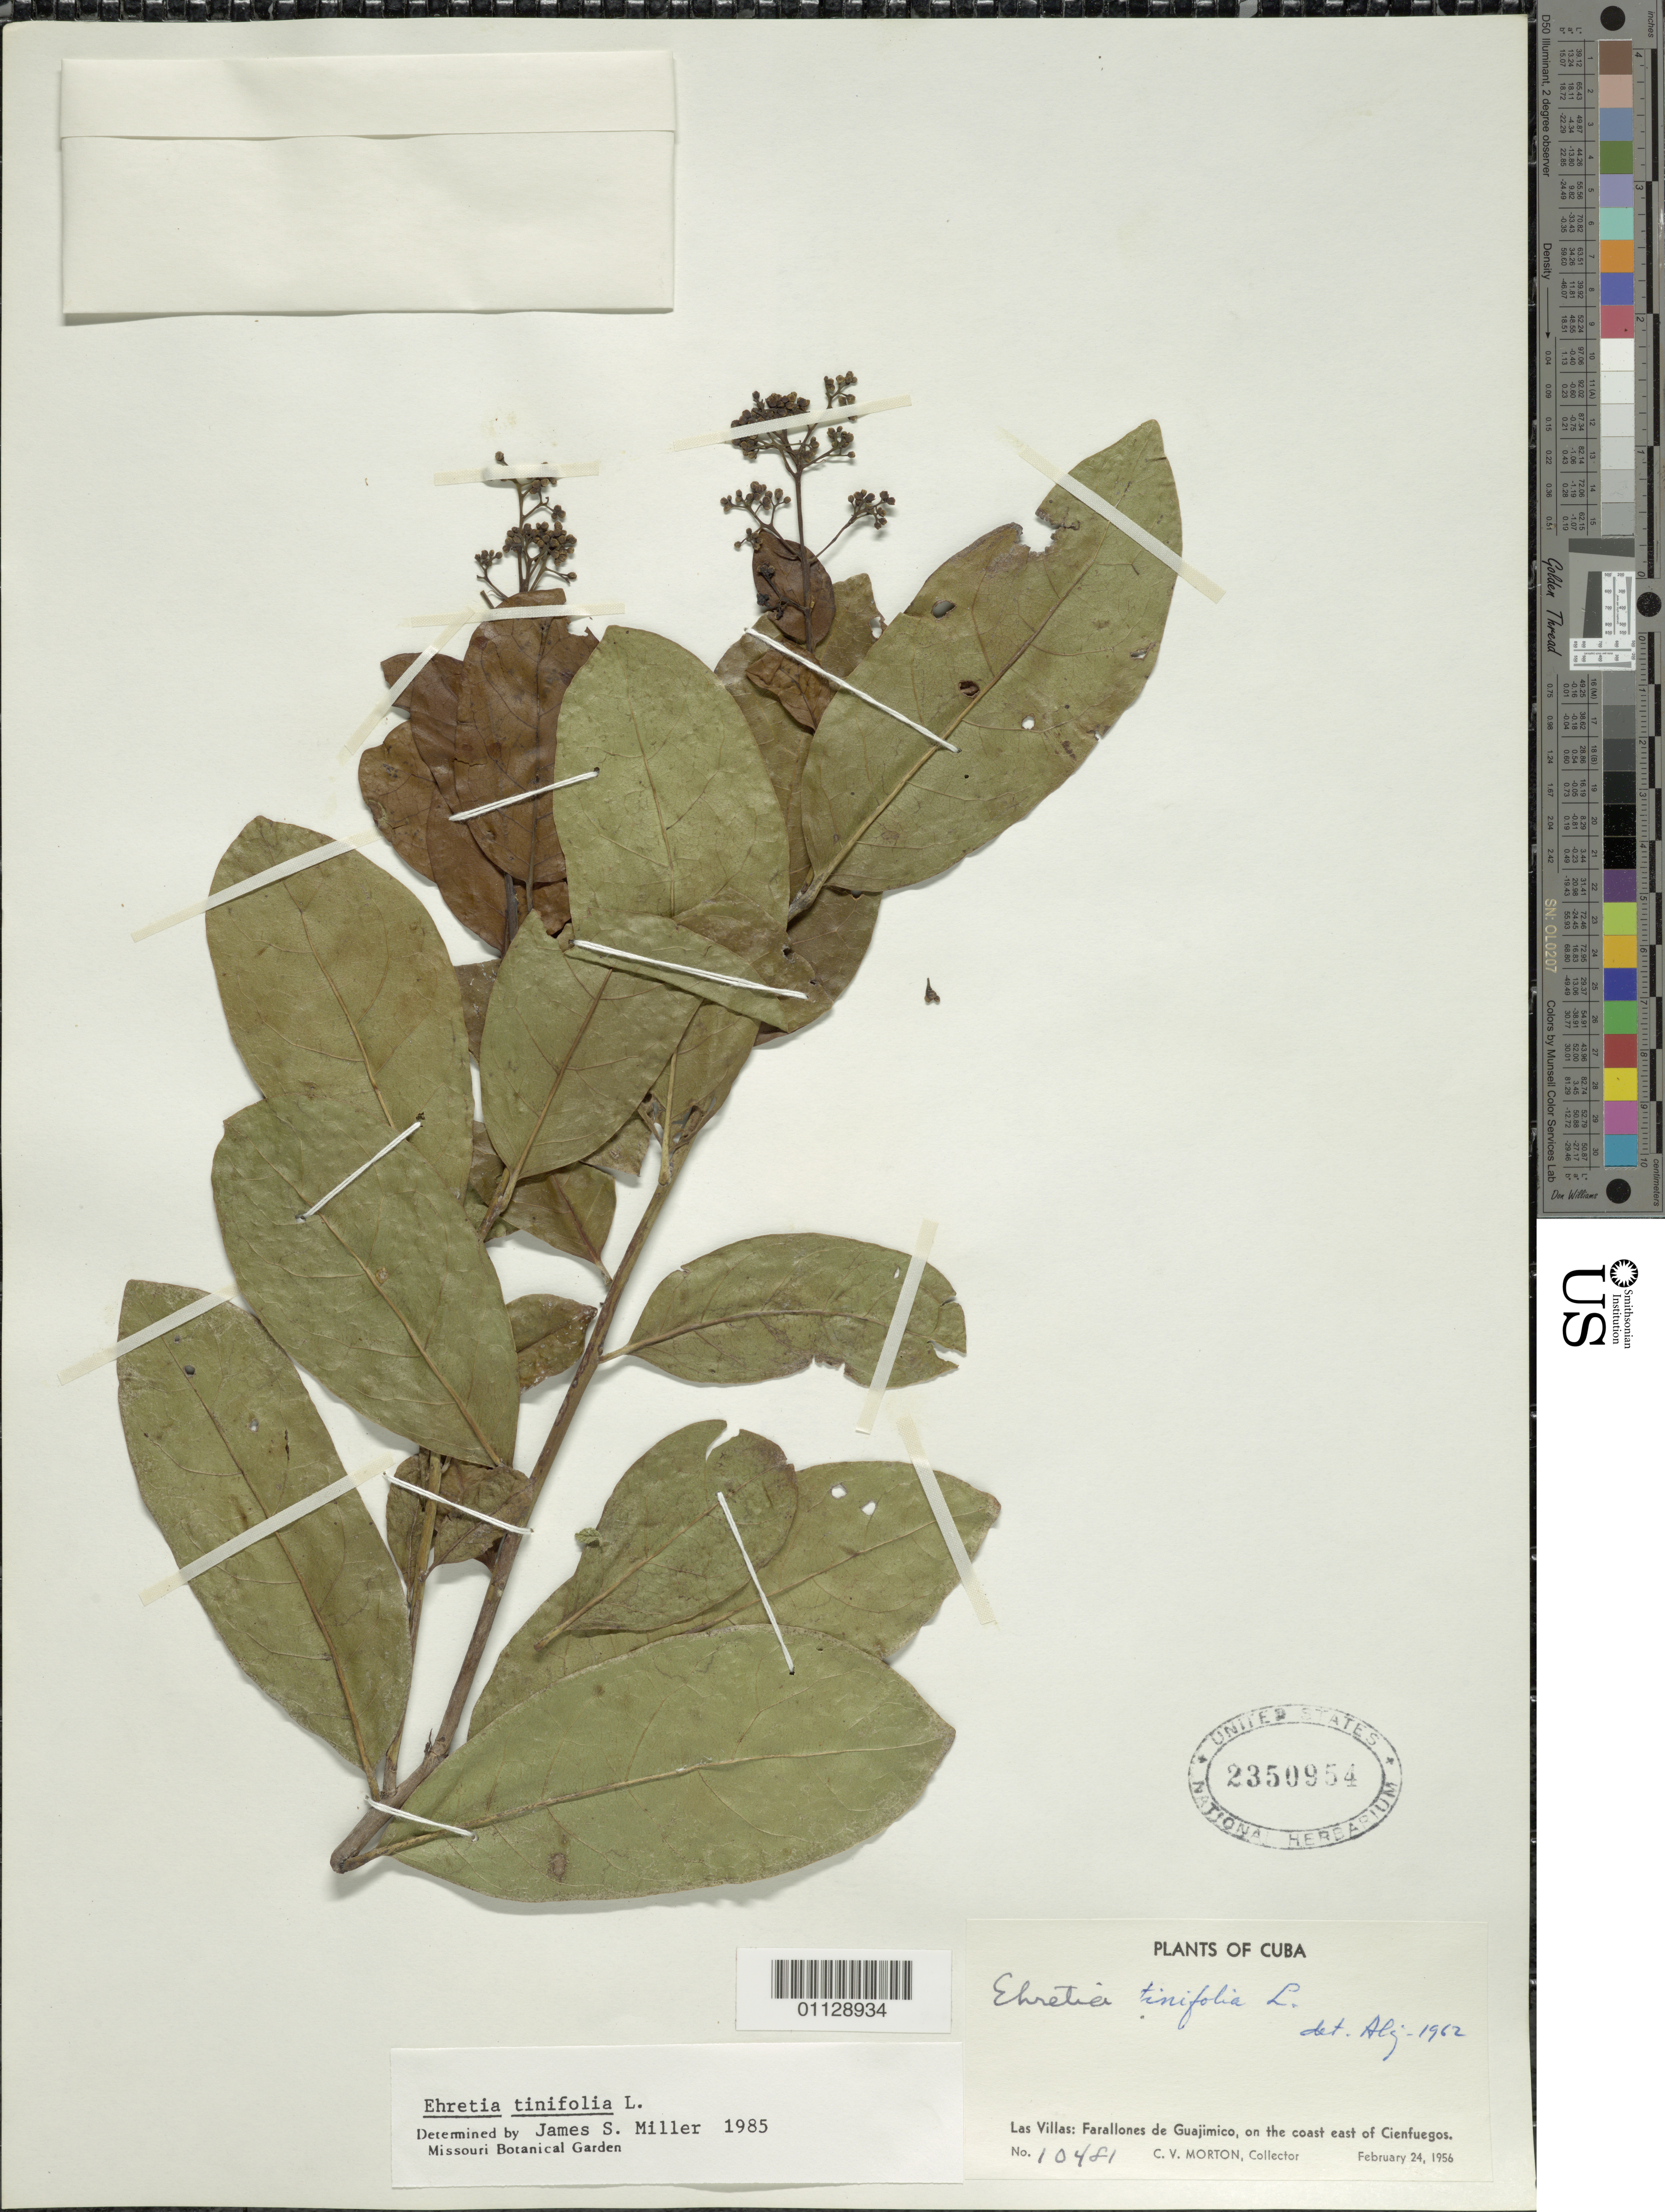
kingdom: Plantae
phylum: Tracheophyta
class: Magnoliopsida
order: Boraginales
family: Ehretiaceae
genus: Ehretia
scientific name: Ehretia tinifolia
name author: L.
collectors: C. V. Morton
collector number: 10481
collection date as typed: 24 Feb 1956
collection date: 1956-02-24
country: Cuba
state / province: Cienfuegos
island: Cuba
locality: Las Villas: Farallones de Guajimico, on the coast east of Cienfuegos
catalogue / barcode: US 2350954